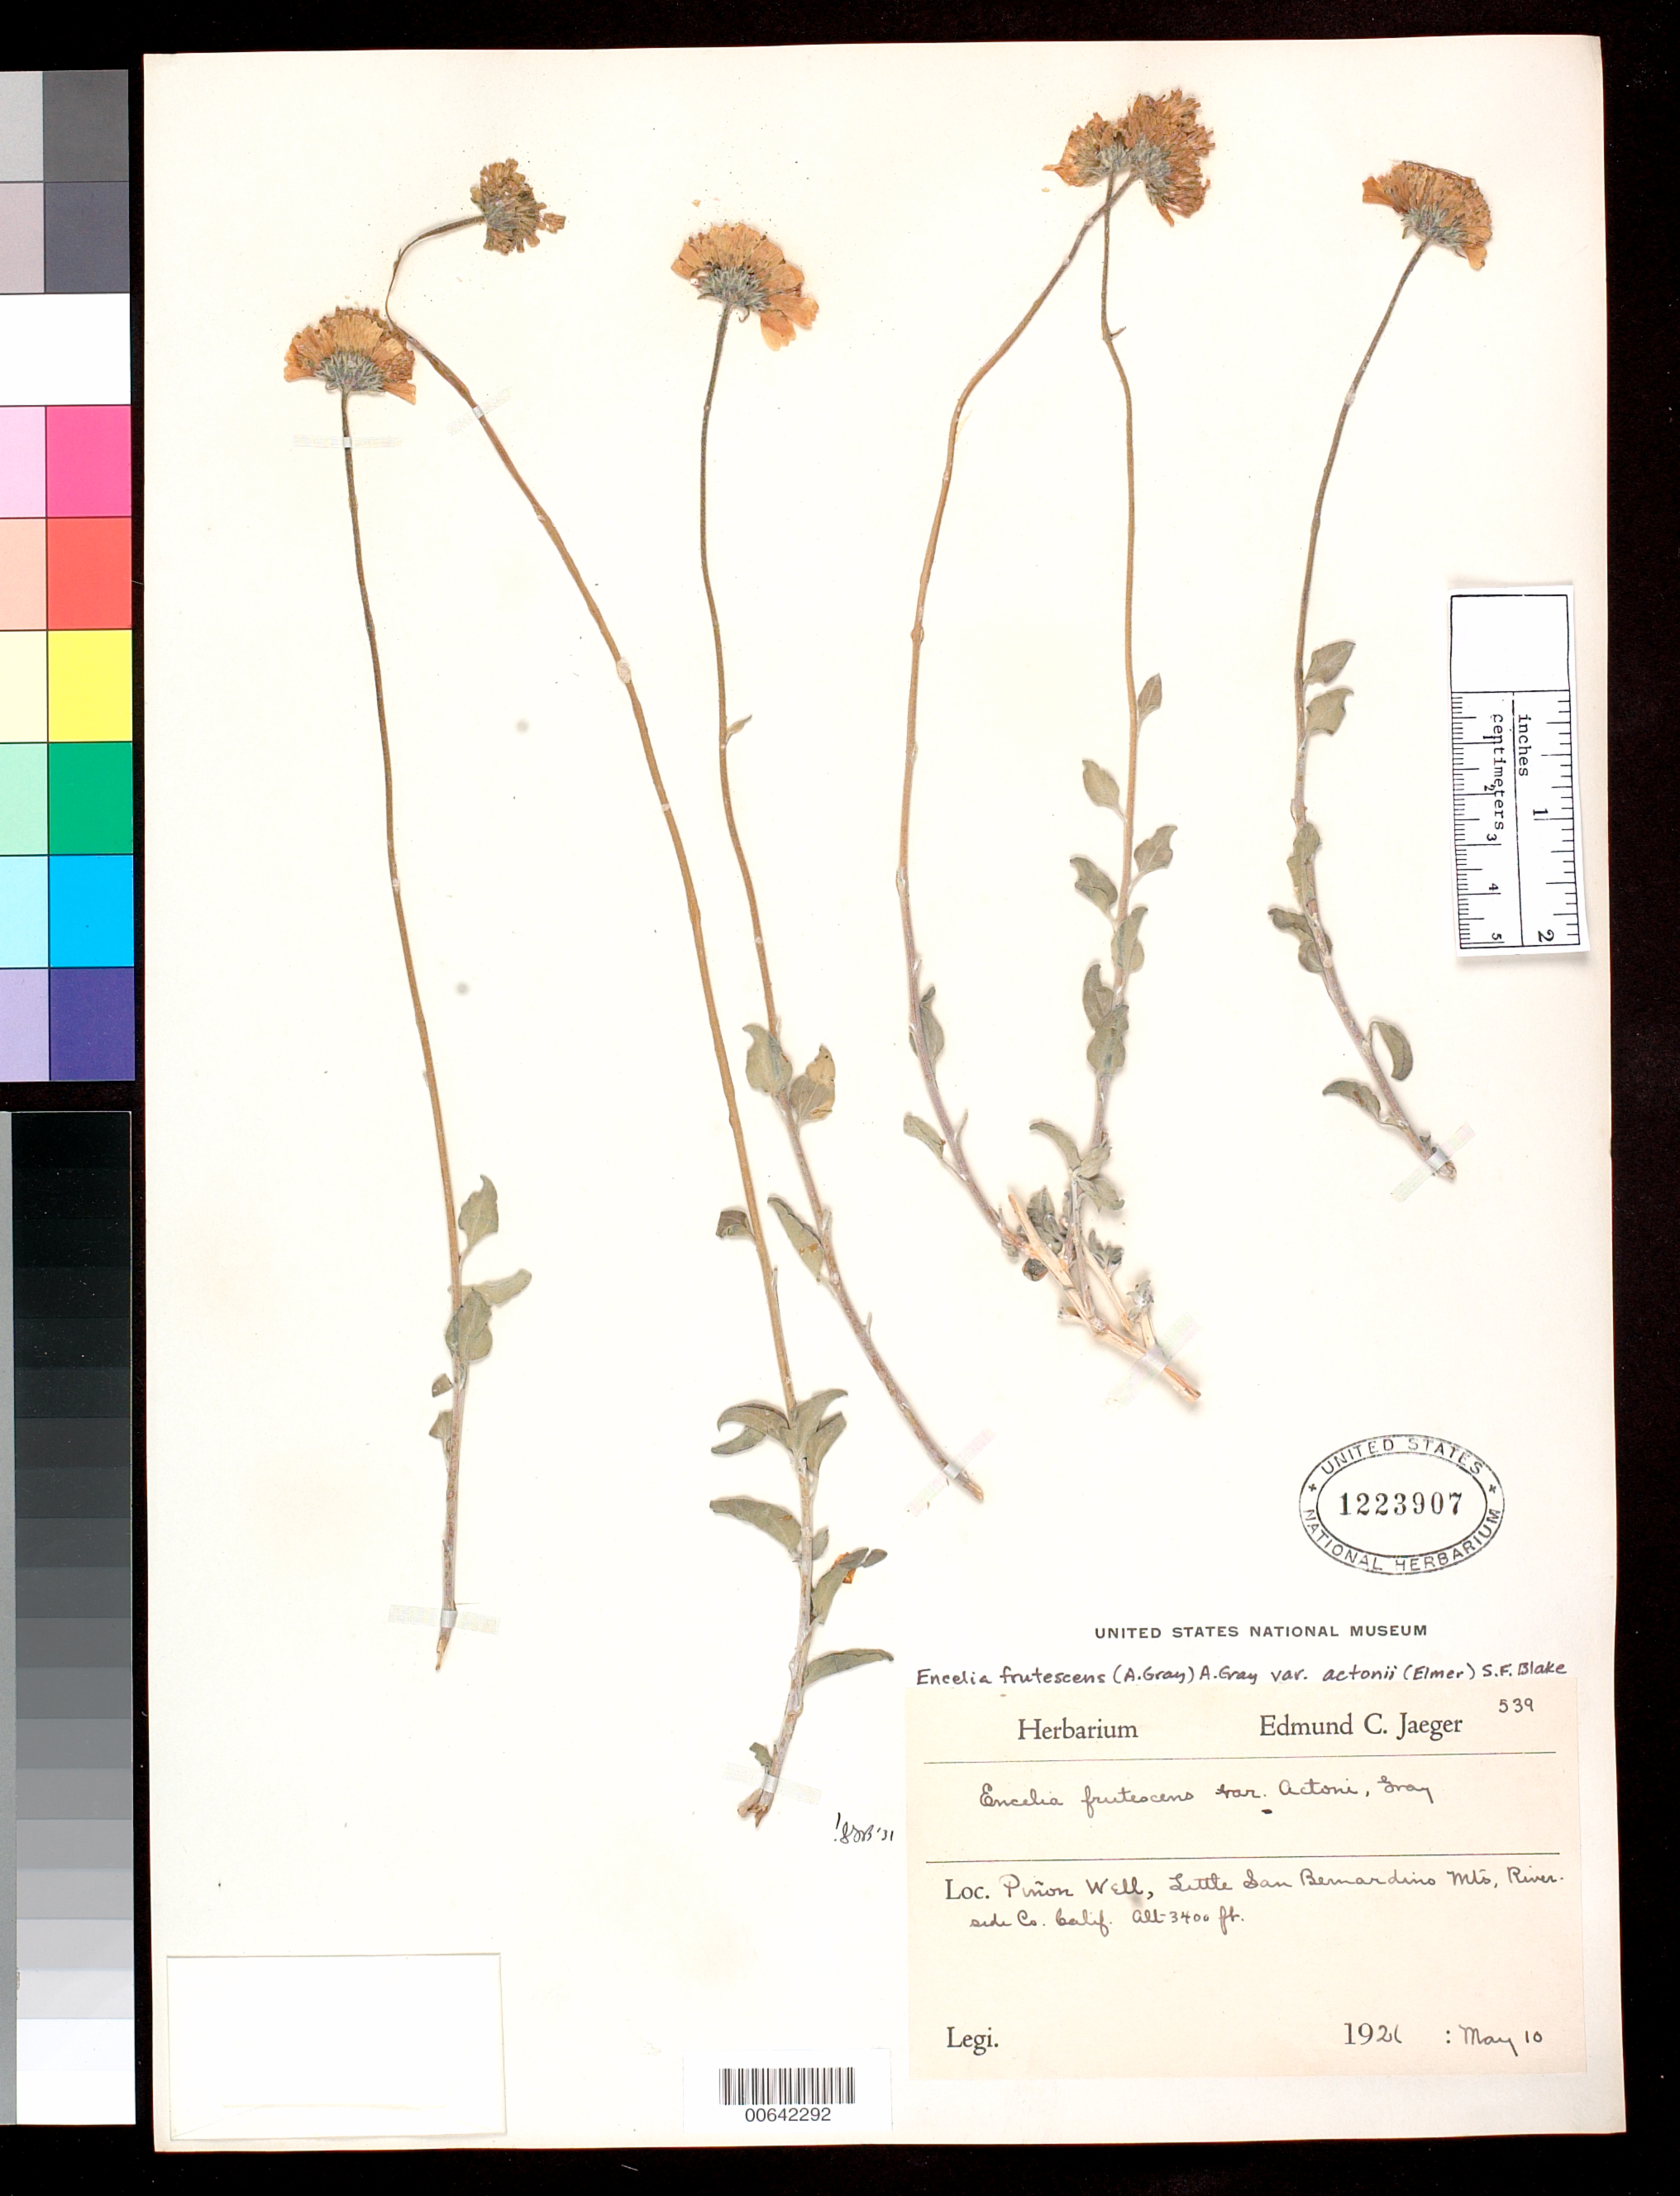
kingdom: Plantae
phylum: Tracheophyta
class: Magnoliopsida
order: Asterales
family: Asteraceae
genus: Encelia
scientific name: Encelia frutescens var. actonii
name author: (Elmer) S.F. Blake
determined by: Blake, Sydney F.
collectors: E. Jaeger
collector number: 539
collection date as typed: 10 May 1921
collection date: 1921-05-10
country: United States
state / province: California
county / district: Riverside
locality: Piñon Well, Little San Bernardino Mts.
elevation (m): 1036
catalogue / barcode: US 1223907